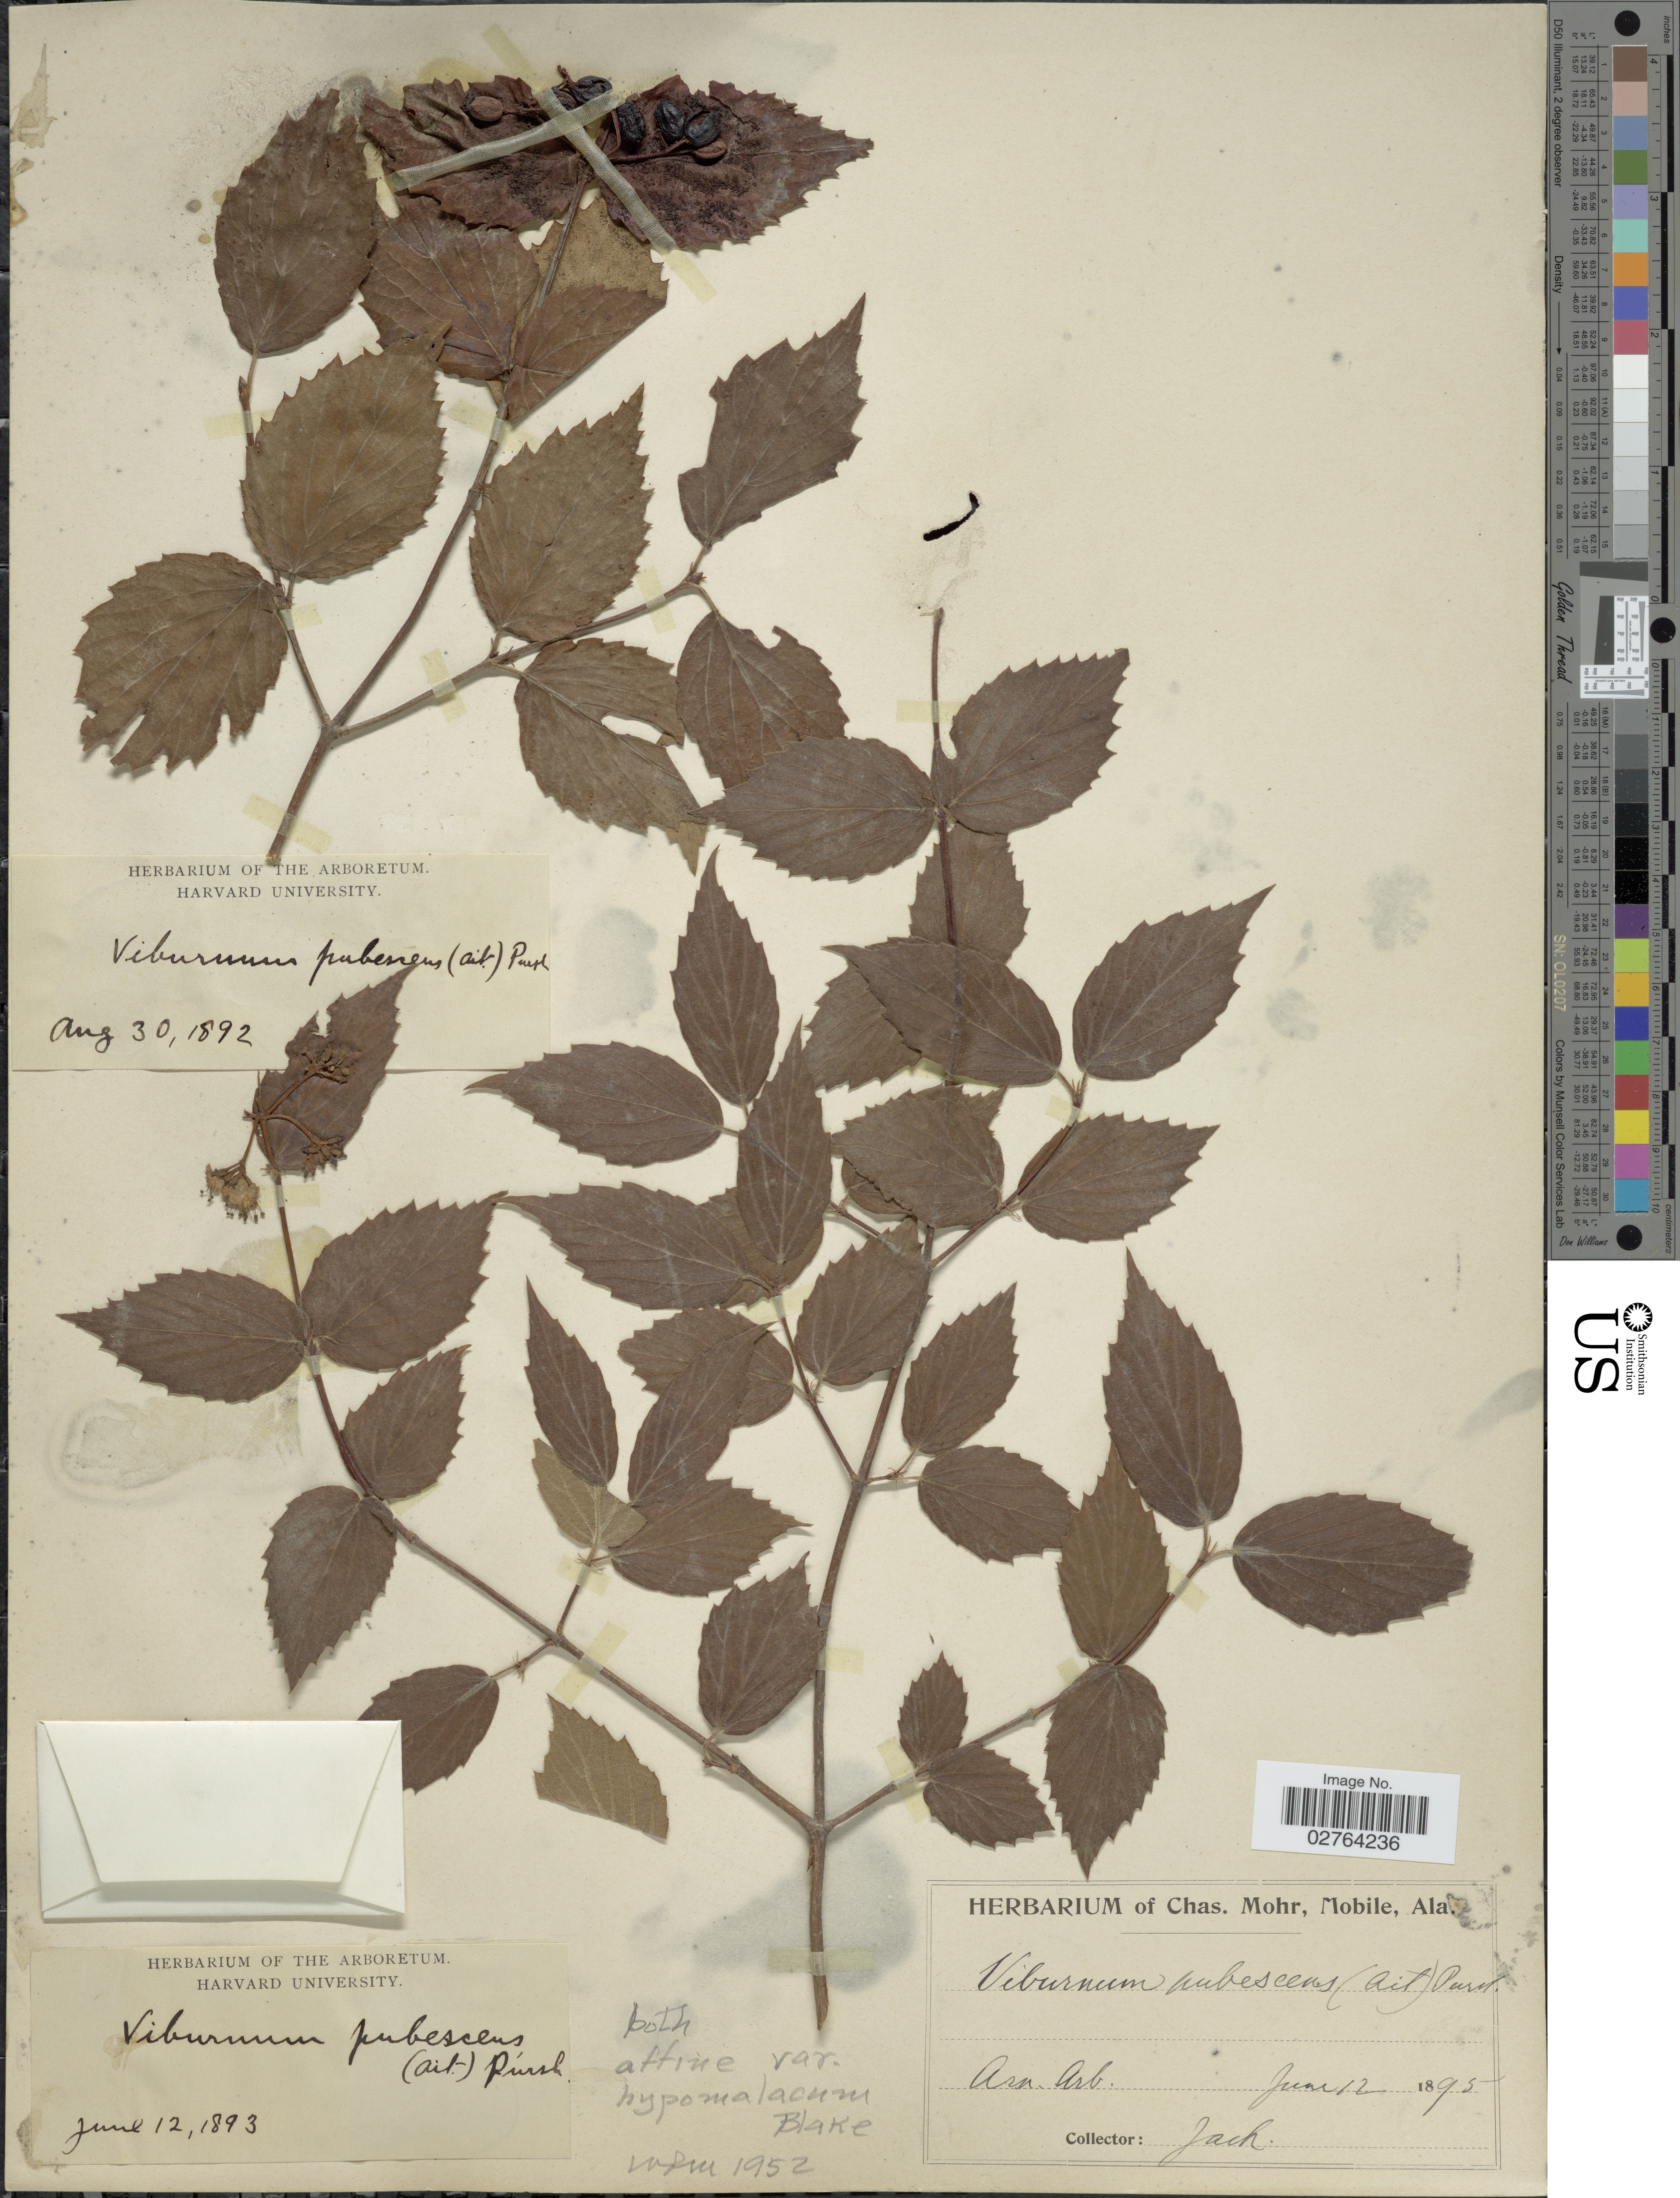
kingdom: Plantae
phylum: Tracheophyta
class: Magnoliopsida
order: Dipsacales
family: Viburnaceae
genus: Viburnum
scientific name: Viburnum rafinesqueanum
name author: Schult.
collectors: Jack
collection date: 1892-08-30/1895-06-12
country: United States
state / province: Alabama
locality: Arn. Arb.